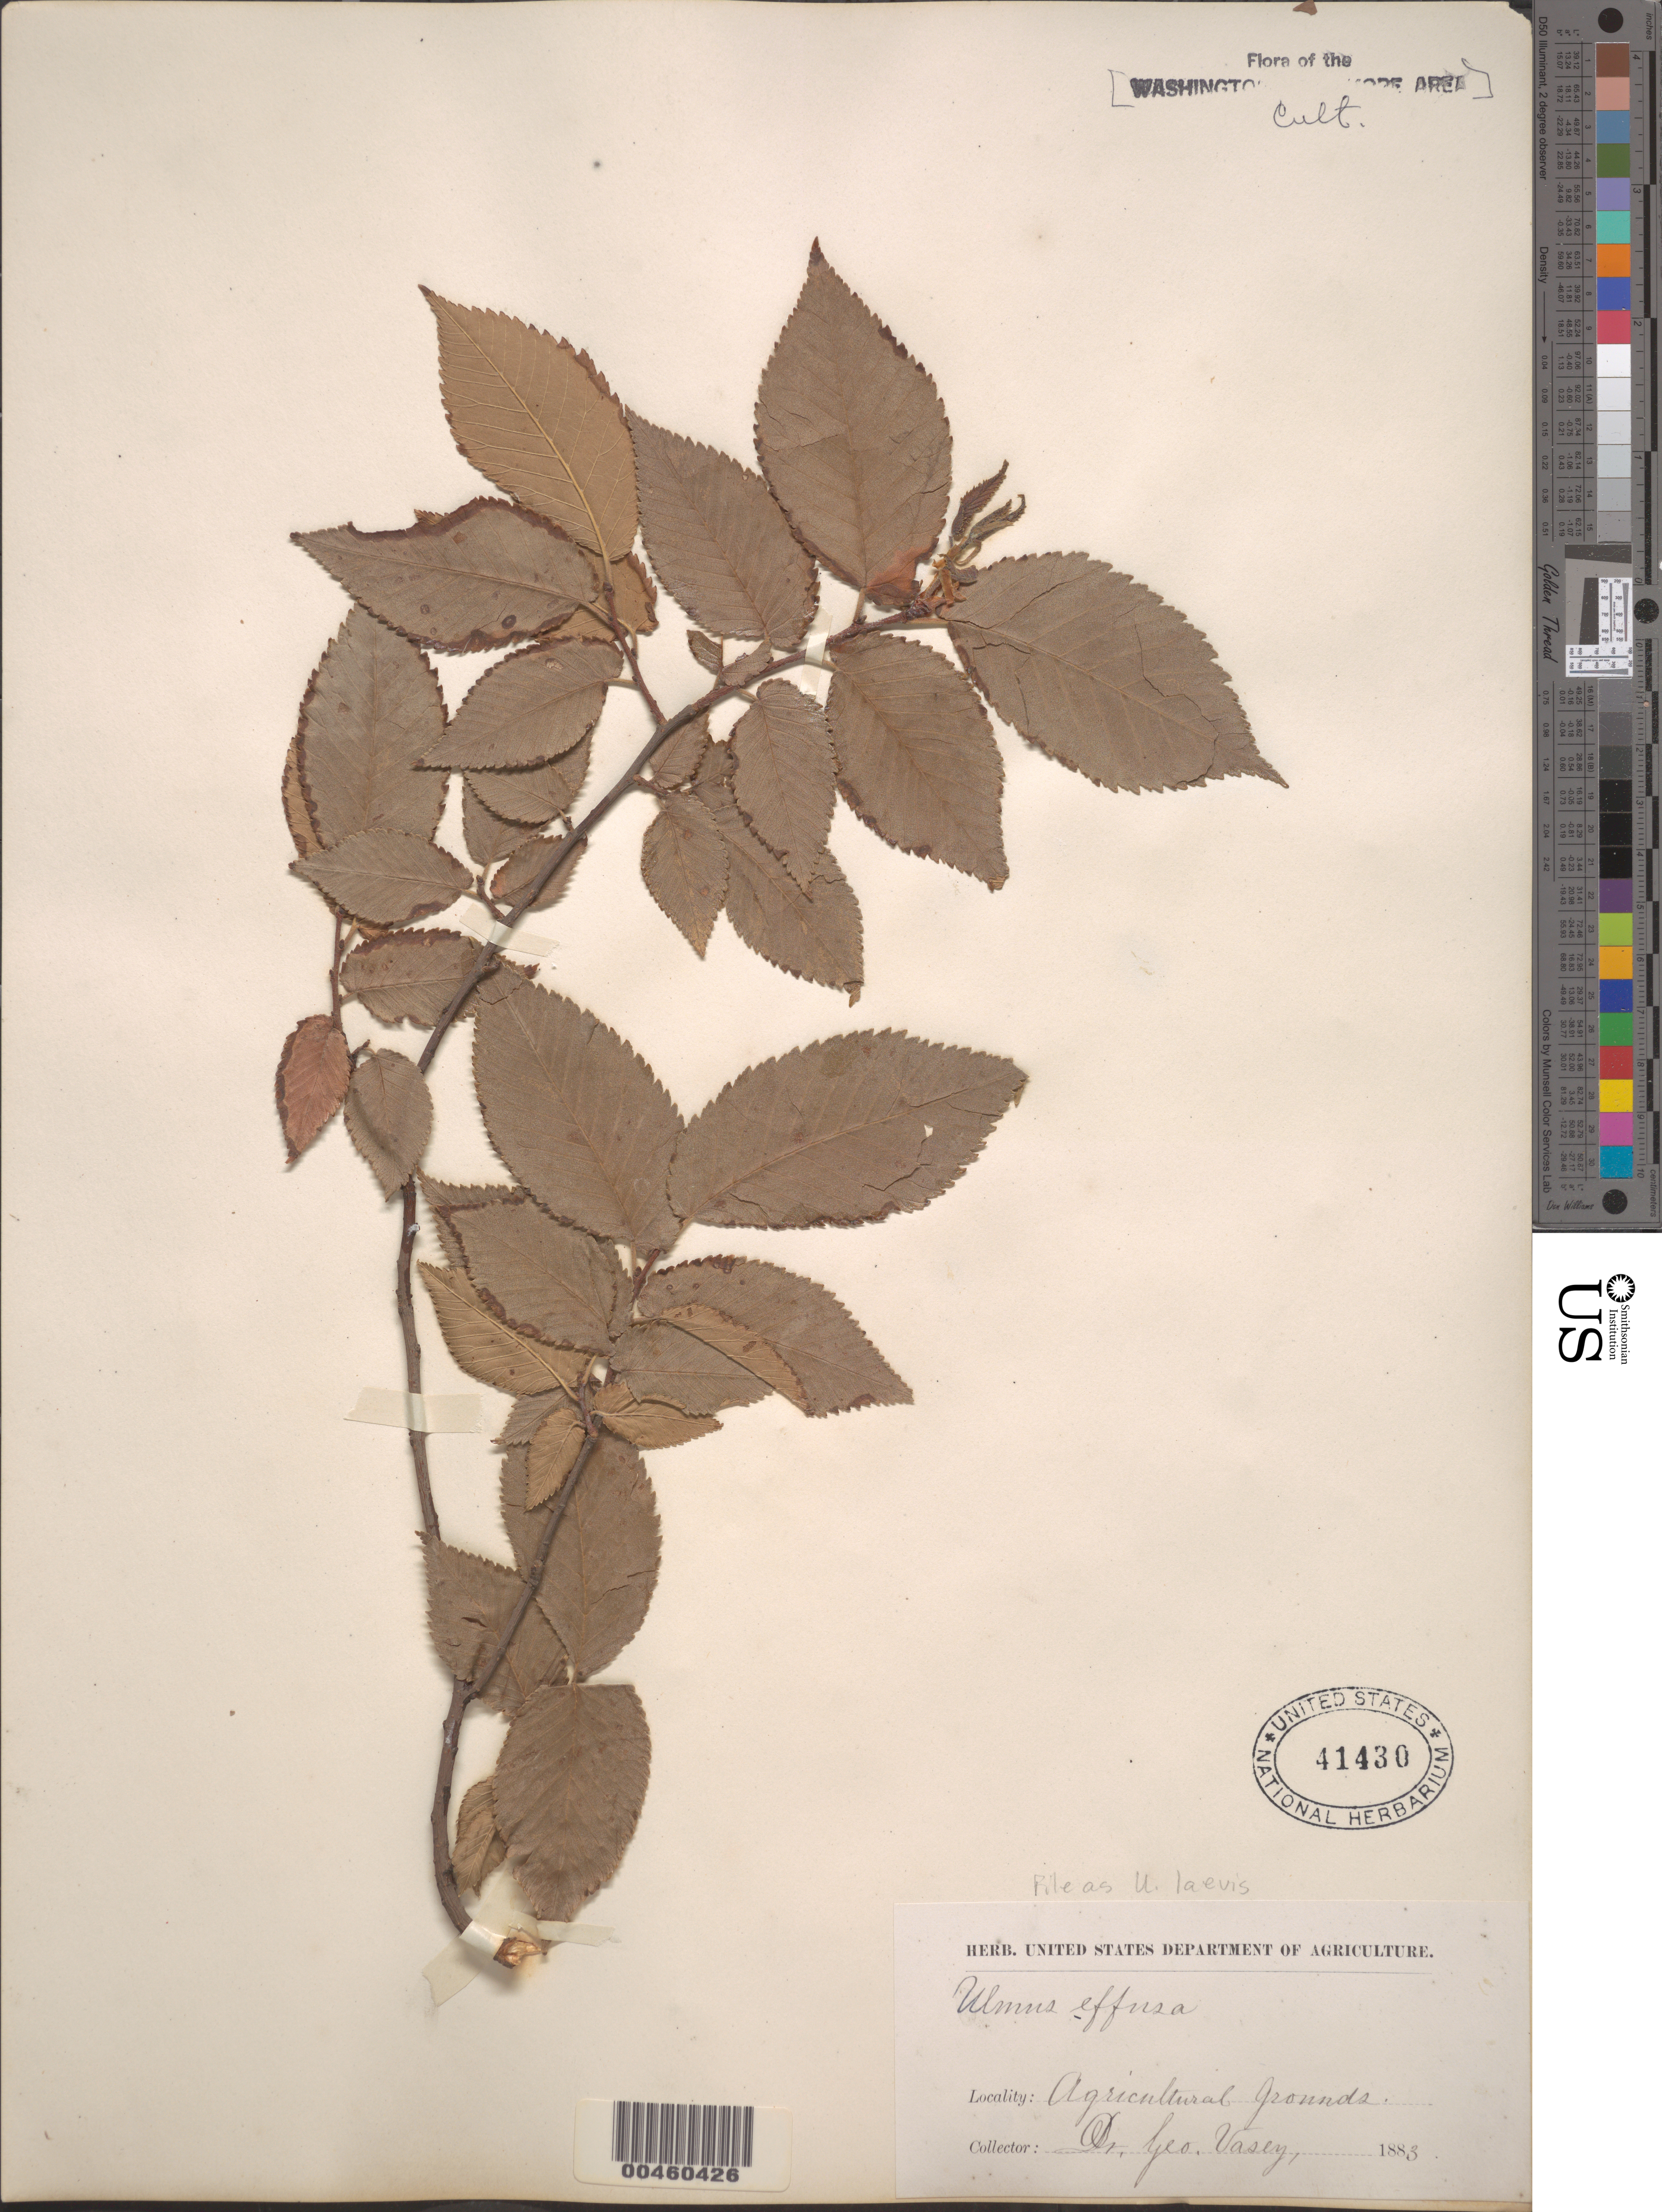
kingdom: Plantae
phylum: Tracheophyta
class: Magnoliopsida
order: Rosales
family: Ulmaceae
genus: Ulmus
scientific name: Ulmus laevis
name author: Pall.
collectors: G. Vasey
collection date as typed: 1883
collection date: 1883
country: United States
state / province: District of Columbia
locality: Agricultural grounds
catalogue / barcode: US 41430